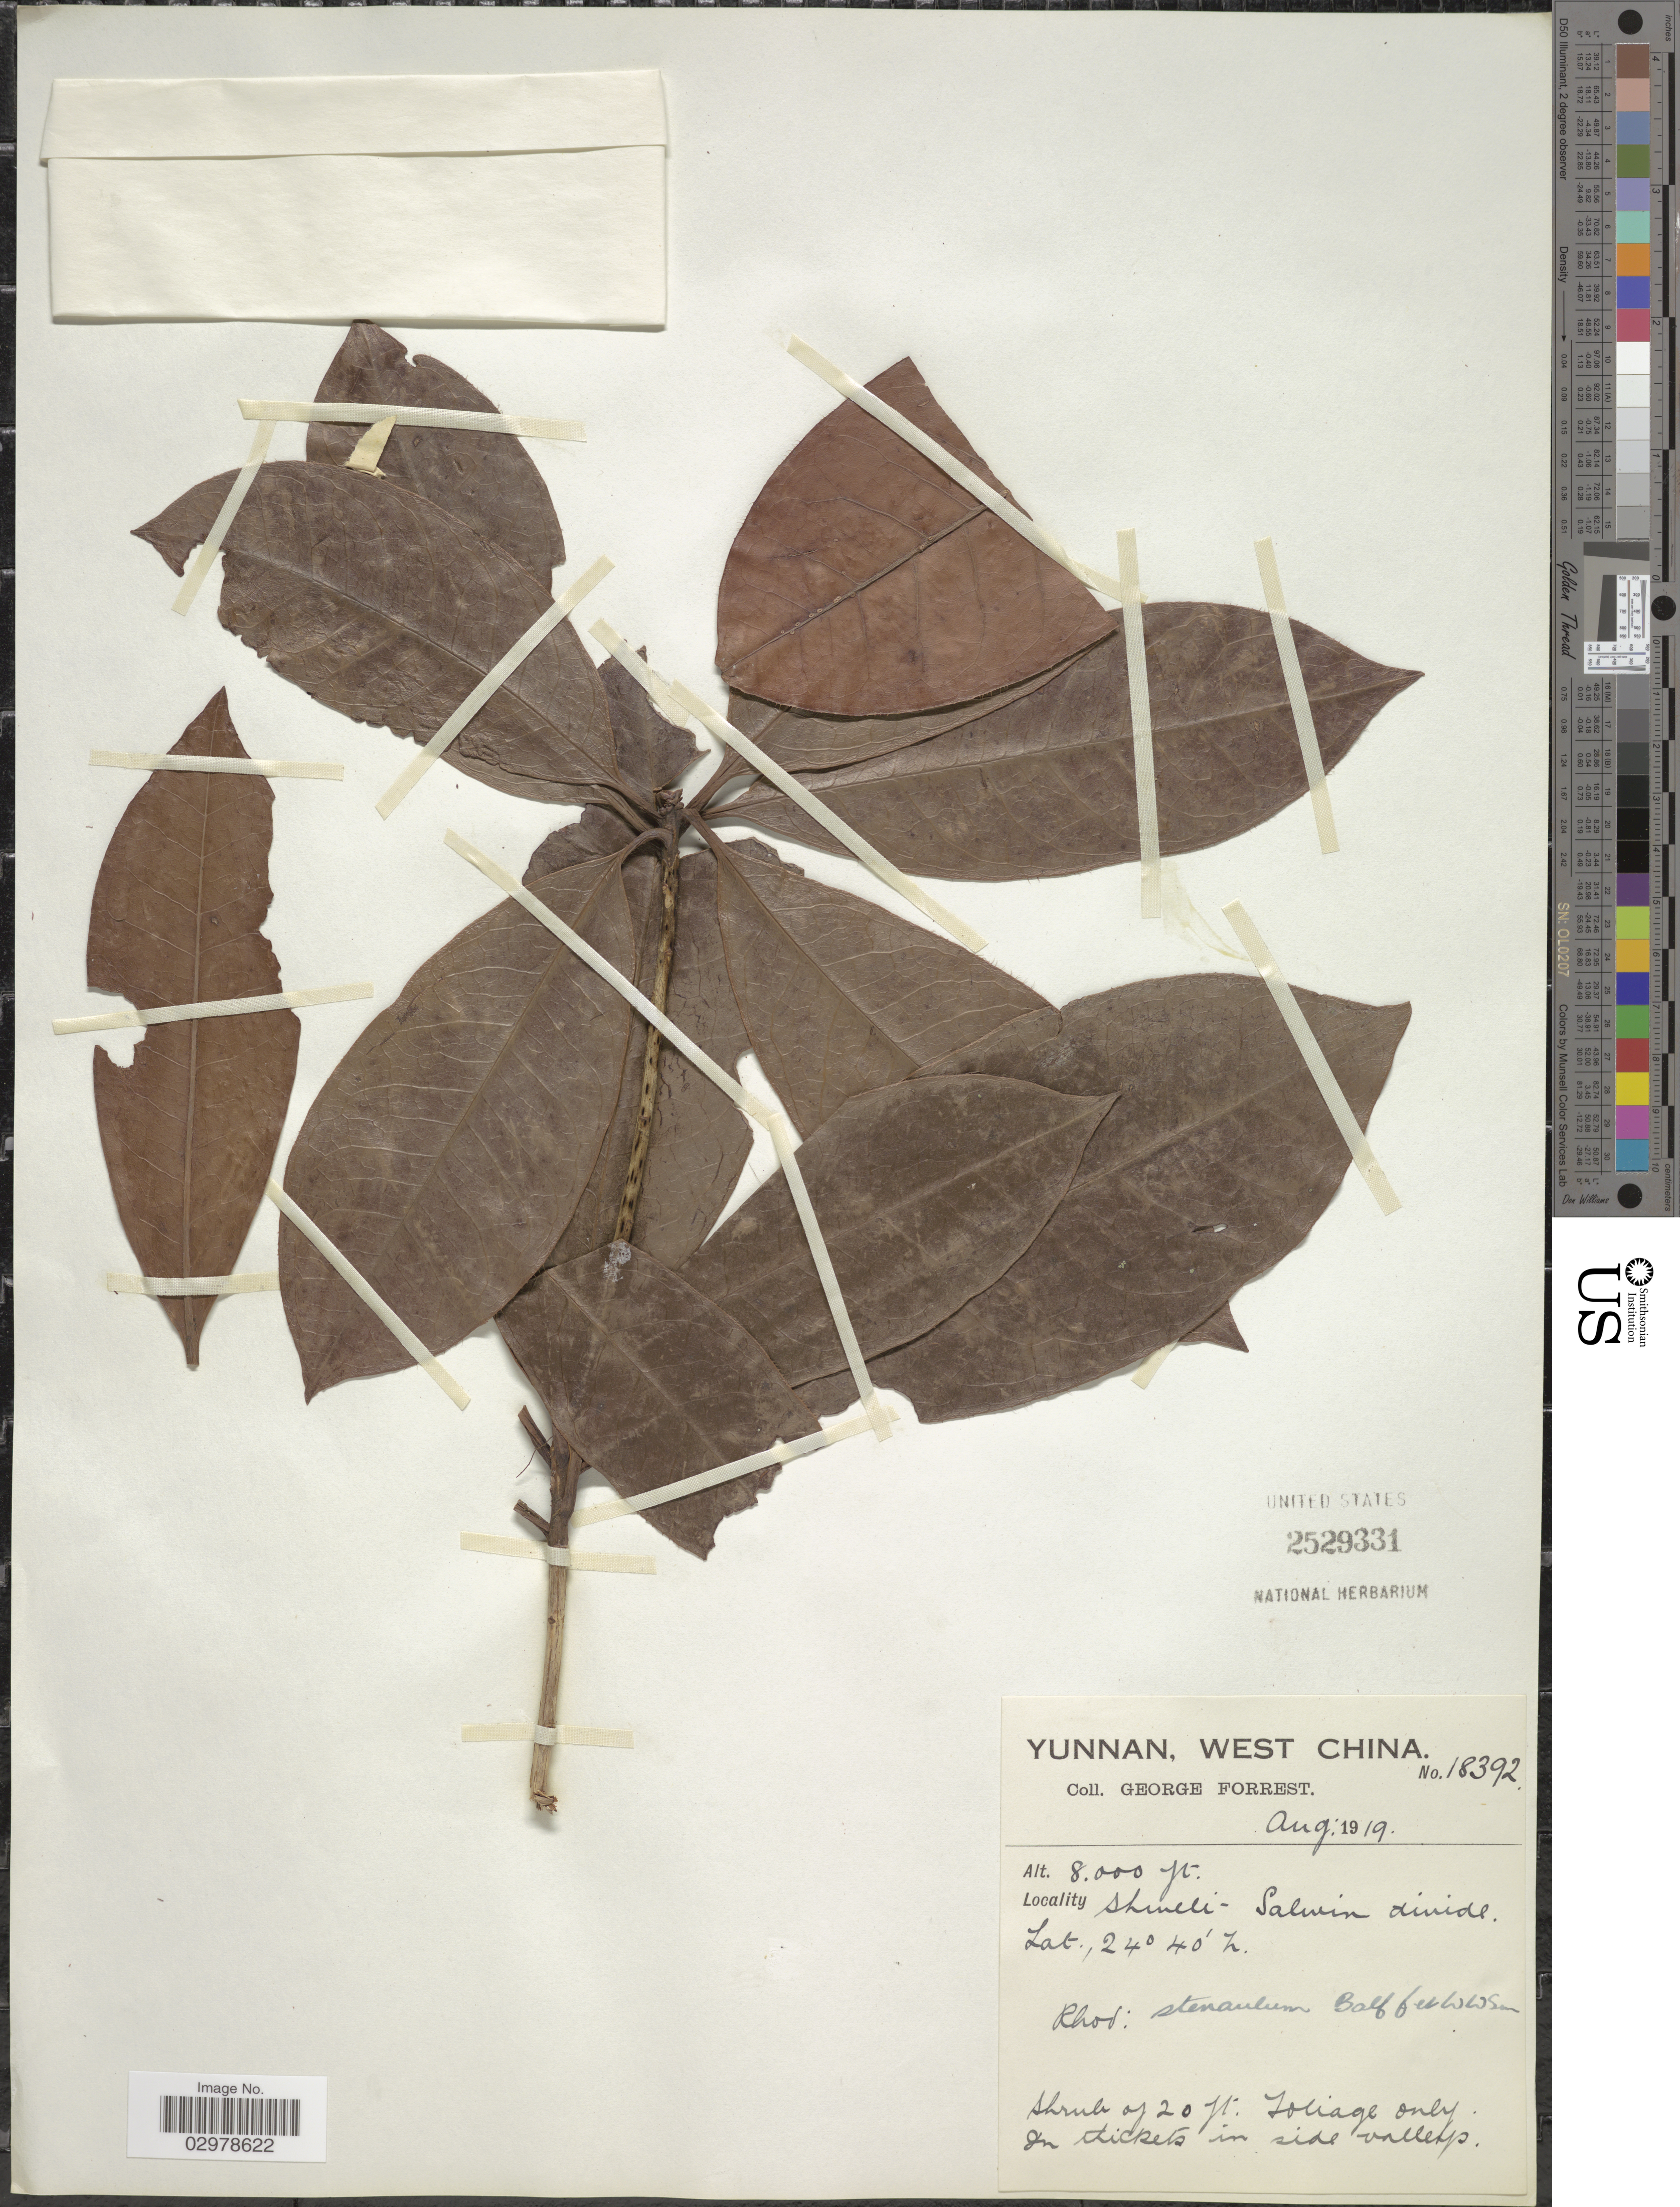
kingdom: Plantae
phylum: Tracheophyta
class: Magnoliopsida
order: Ericales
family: Ericaceae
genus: Rhododendron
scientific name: Rhododendron stenaulum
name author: Balf. f. & W.W. Sm.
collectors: G. Forrest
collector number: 18392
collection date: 1919-08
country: China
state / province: Yunnan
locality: West China. Shweli-Salwin divide.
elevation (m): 2438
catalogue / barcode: US 2529331